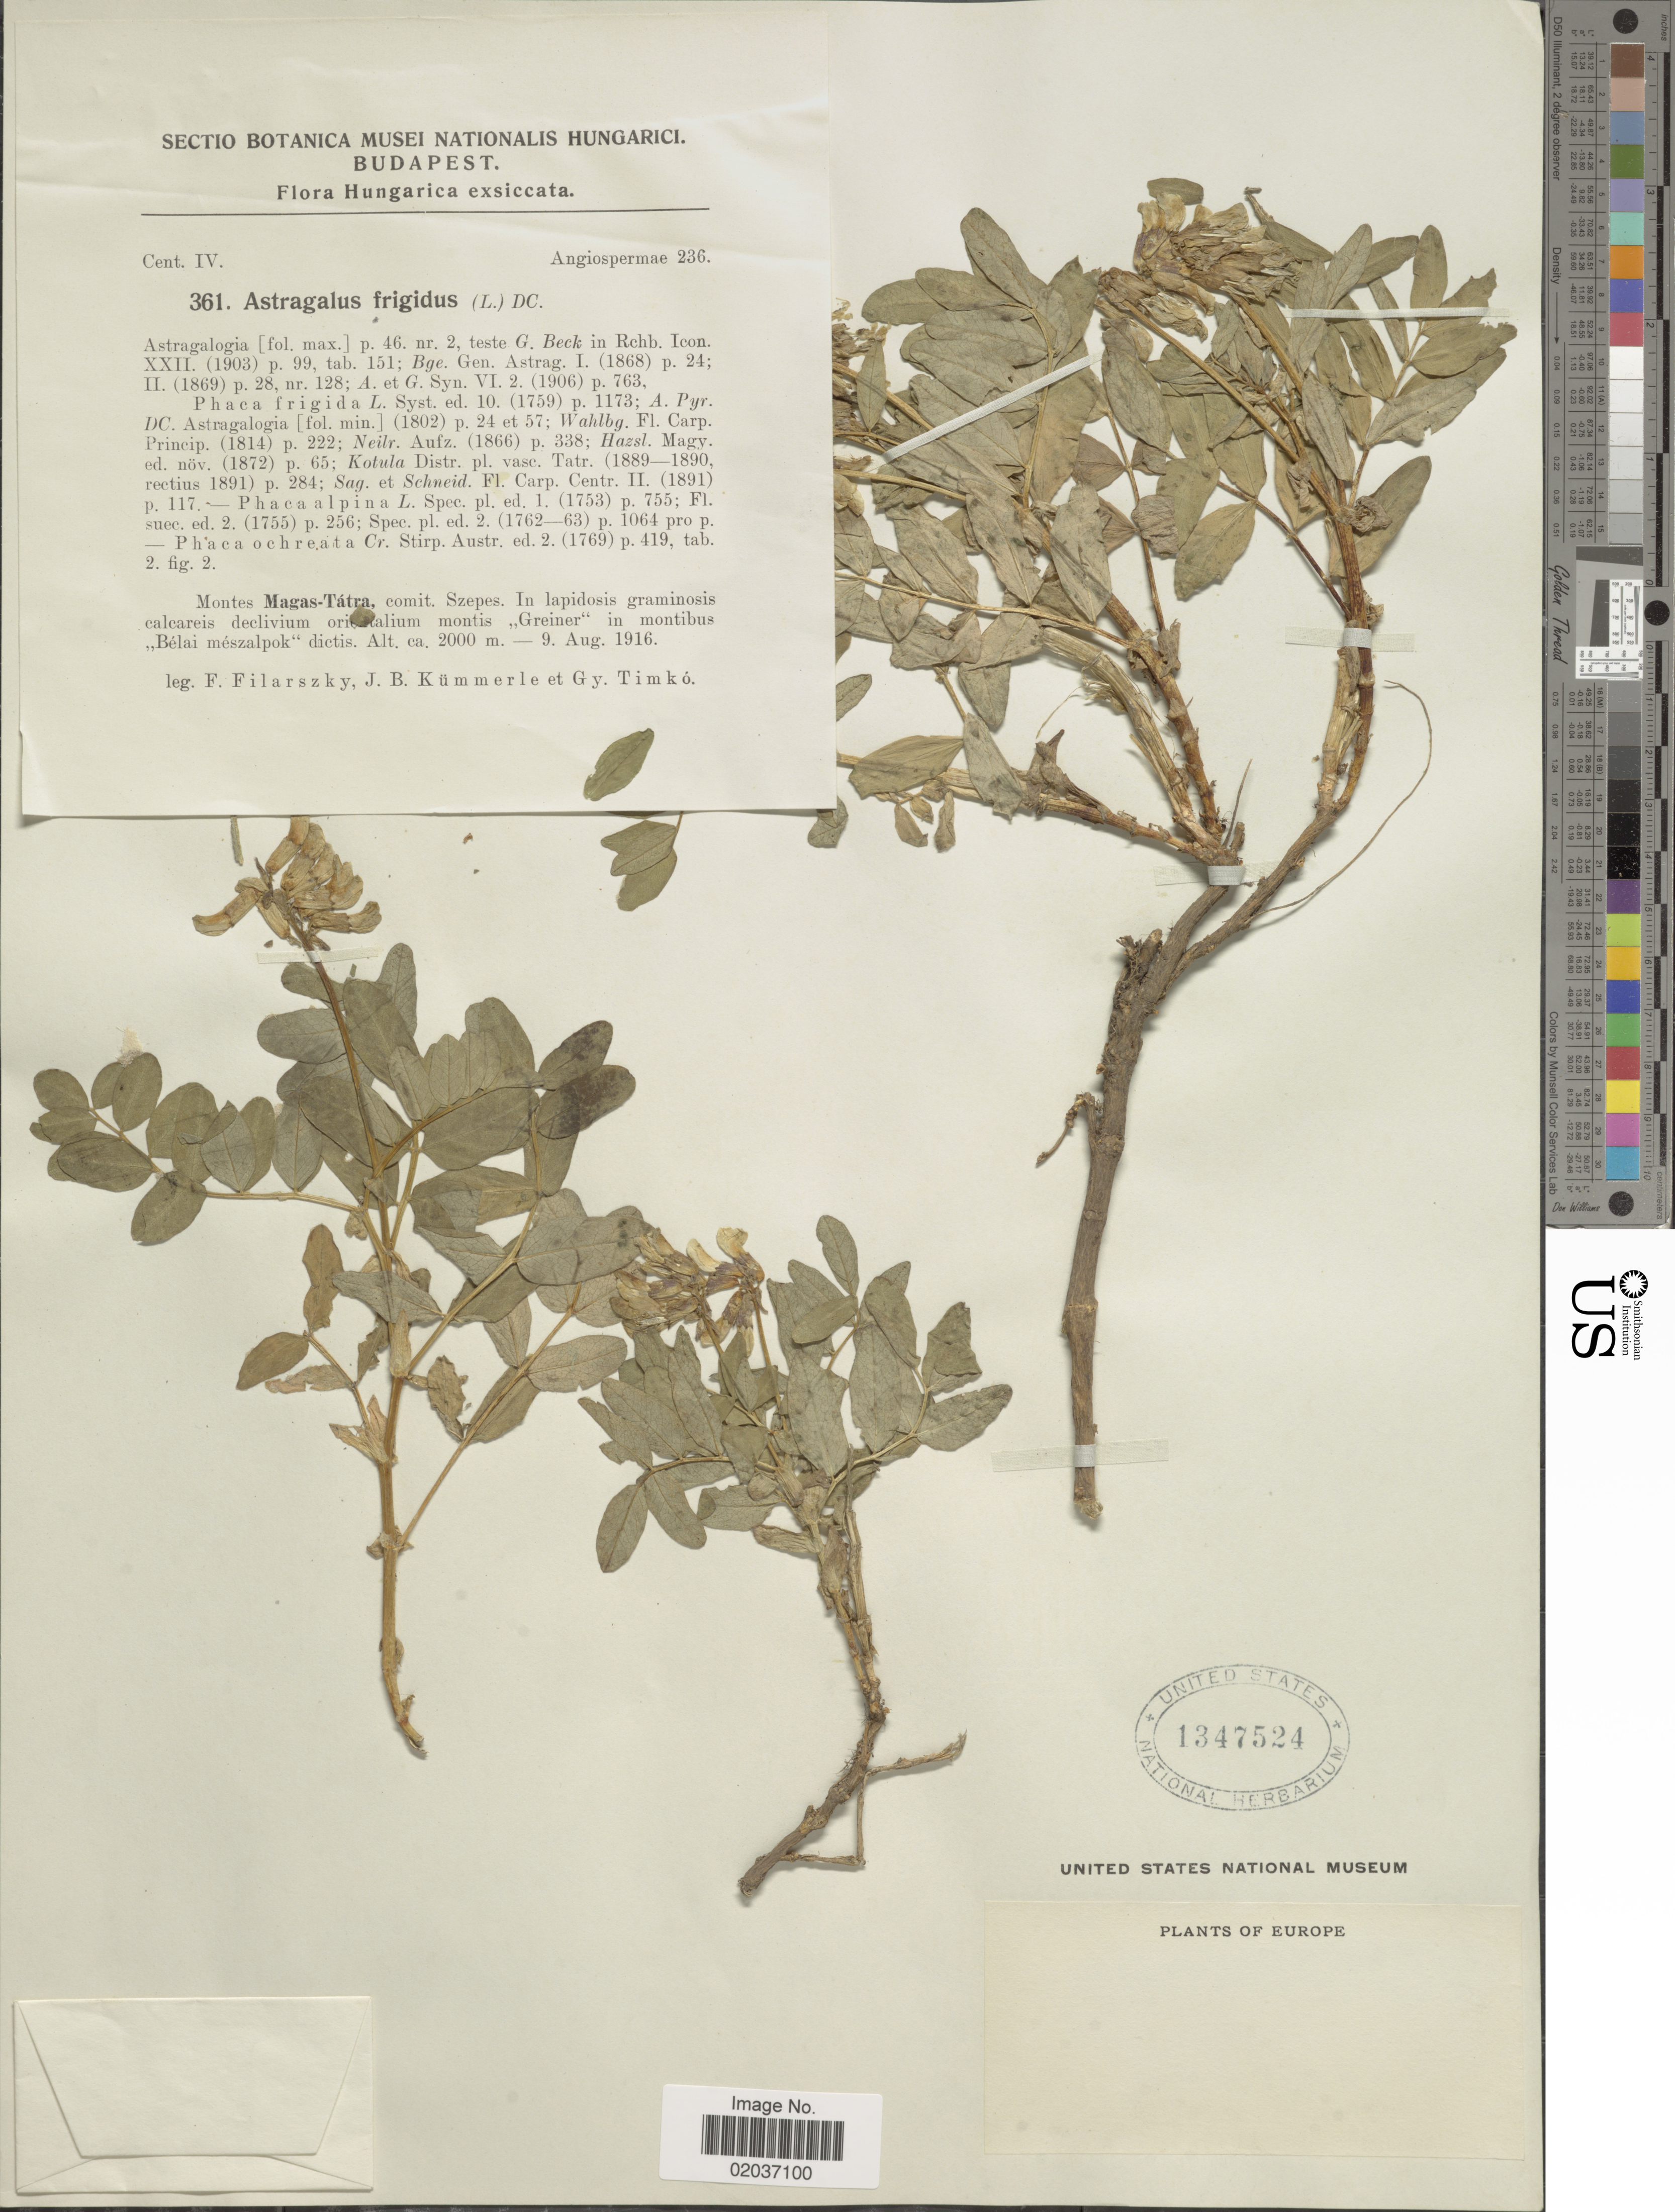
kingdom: Plantae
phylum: Tracheophyta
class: Magnoliopsida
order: Fabales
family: Fabaceae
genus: Astragalus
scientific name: Astragalus frigidus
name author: (L.) A. Gray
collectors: F. Filarszky, J. Kummerle & G. Timko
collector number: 361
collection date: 1916-08-09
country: Hungary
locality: Montes Magas-Tatra. comit Szepes. In lapidosis graminosis calcareis declivium orientalium montis Greiner in montibus Belai meszalpok dictis. Europe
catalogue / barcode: US 1347524